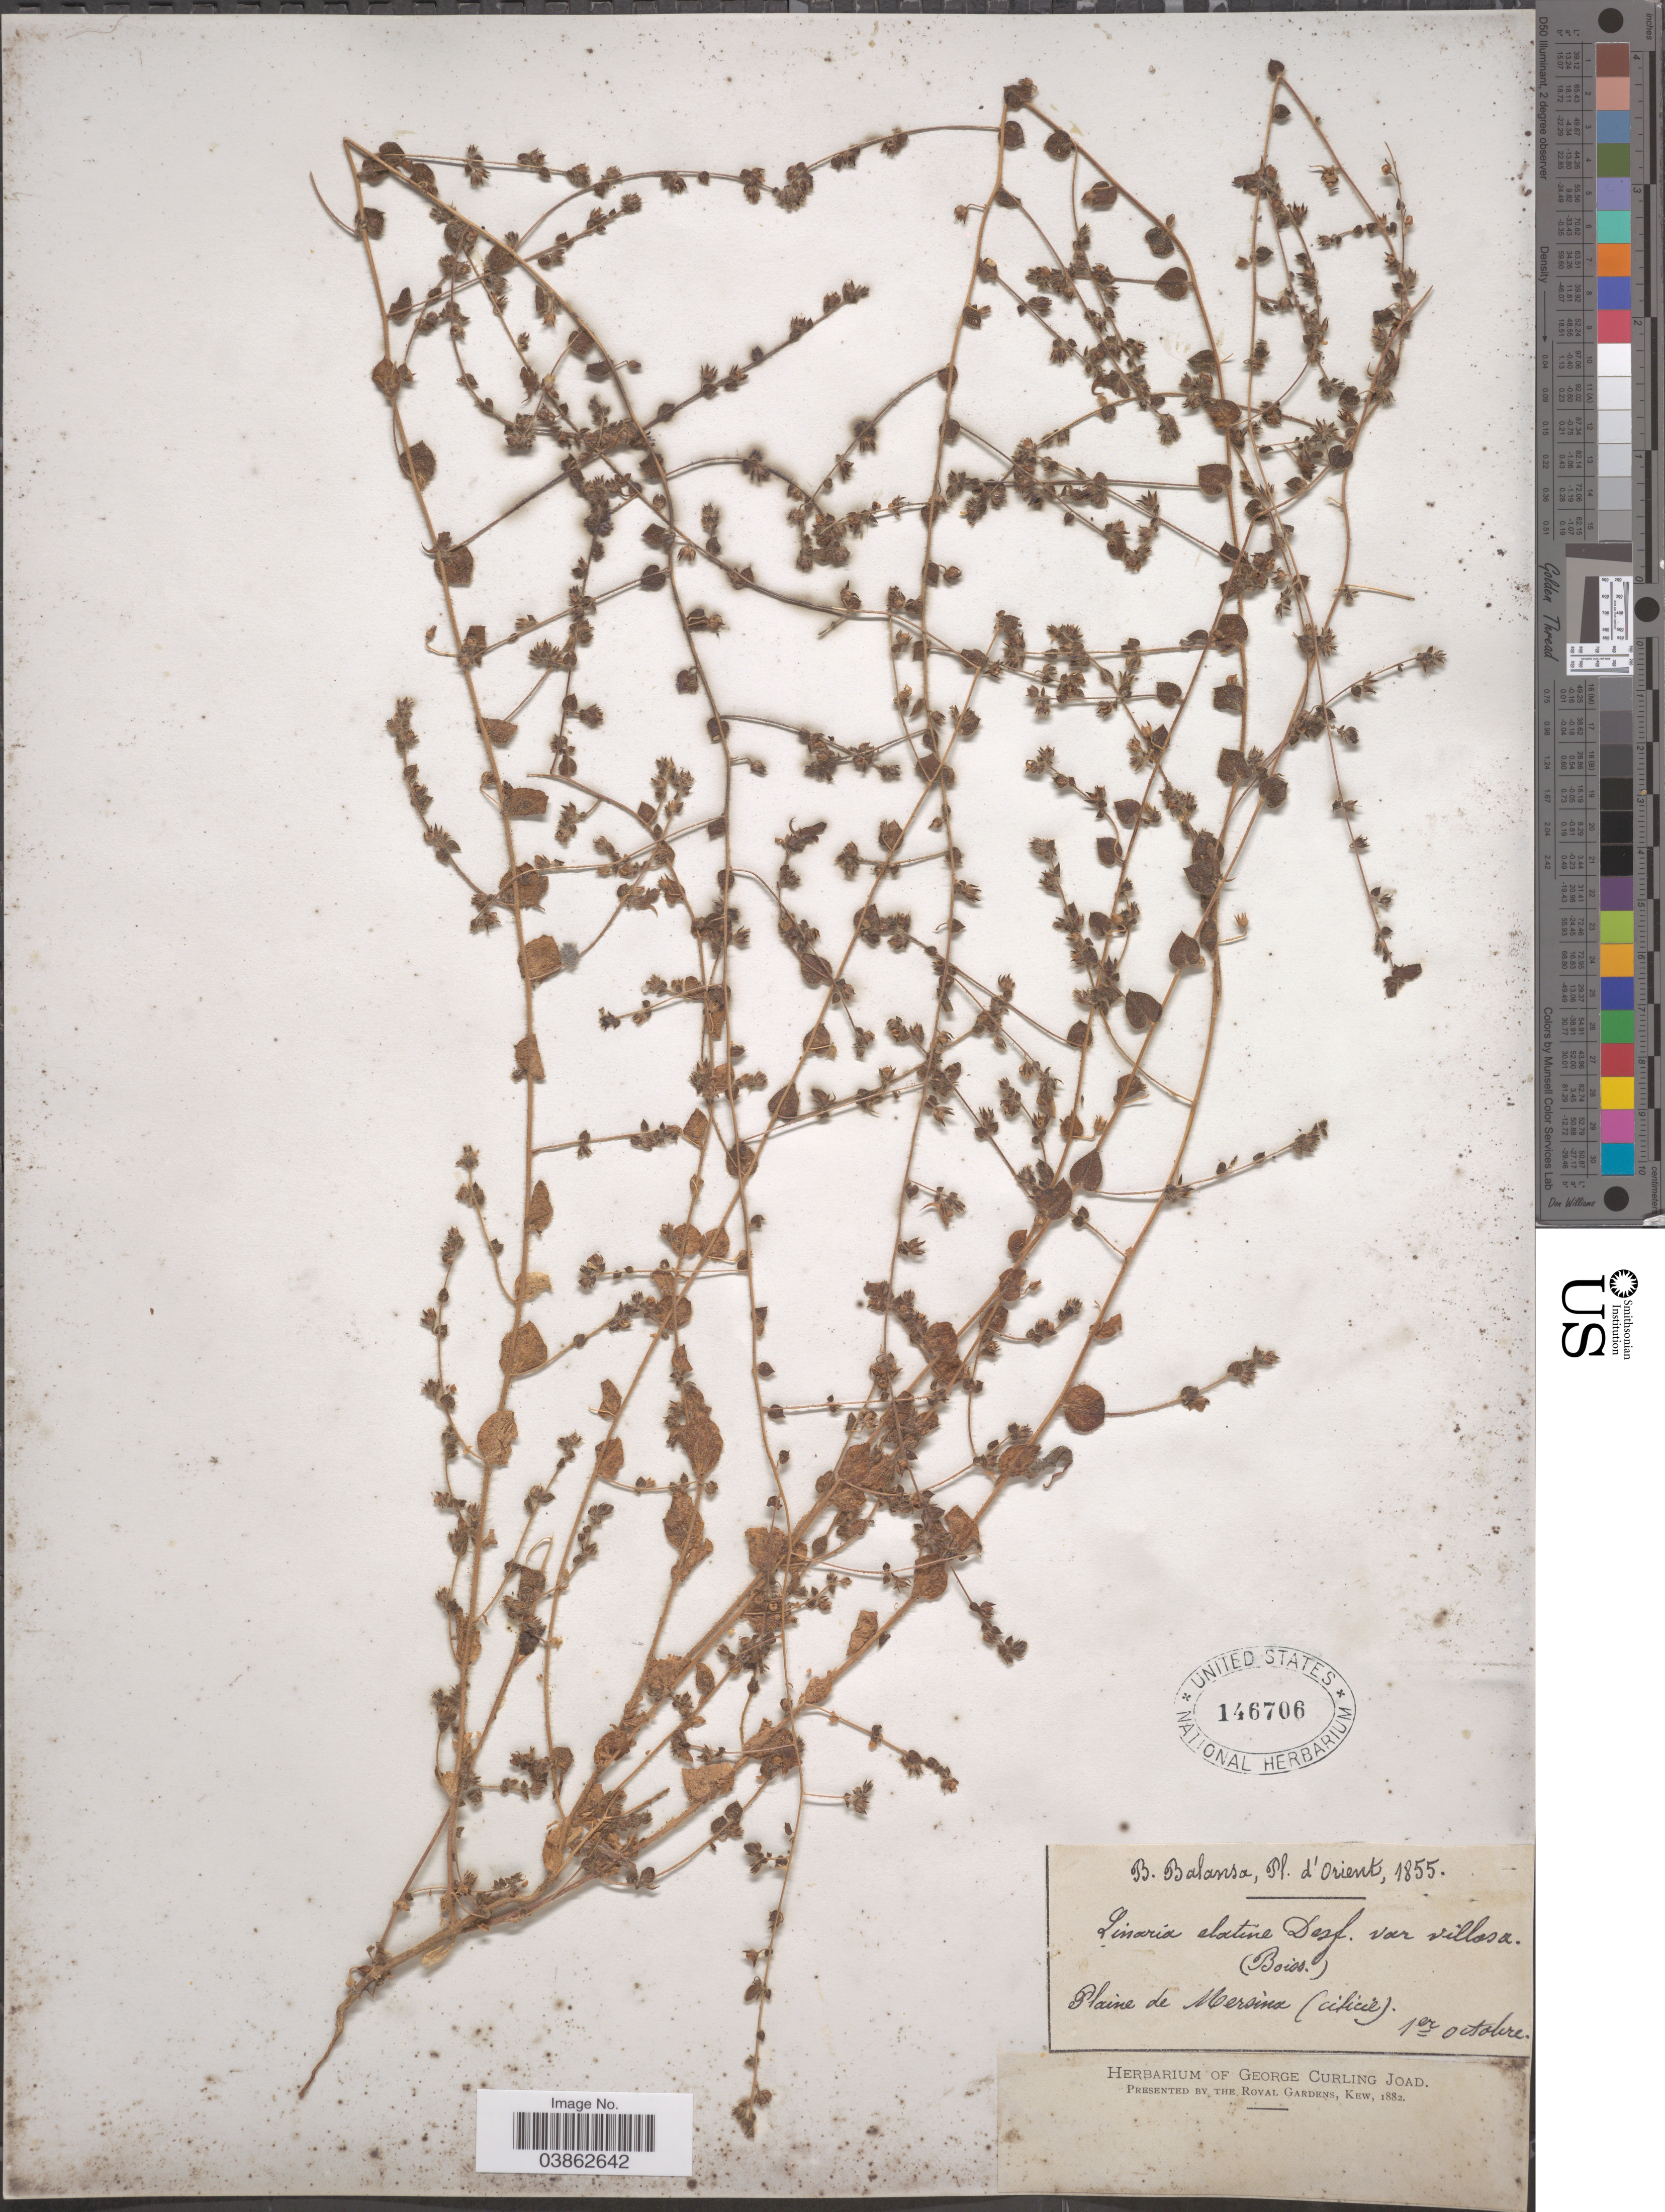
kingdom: Plantae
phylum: Tracheophyta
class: Magnoliopsida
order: Lamiales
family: Plantaginaceae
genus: Elatinoides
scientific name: Elatinoides elatine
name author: (L.) Wettst.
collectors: B. Balansa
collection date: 1855-10-01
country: Turkey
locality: Plaine de Mersina.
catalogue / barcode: US 146706